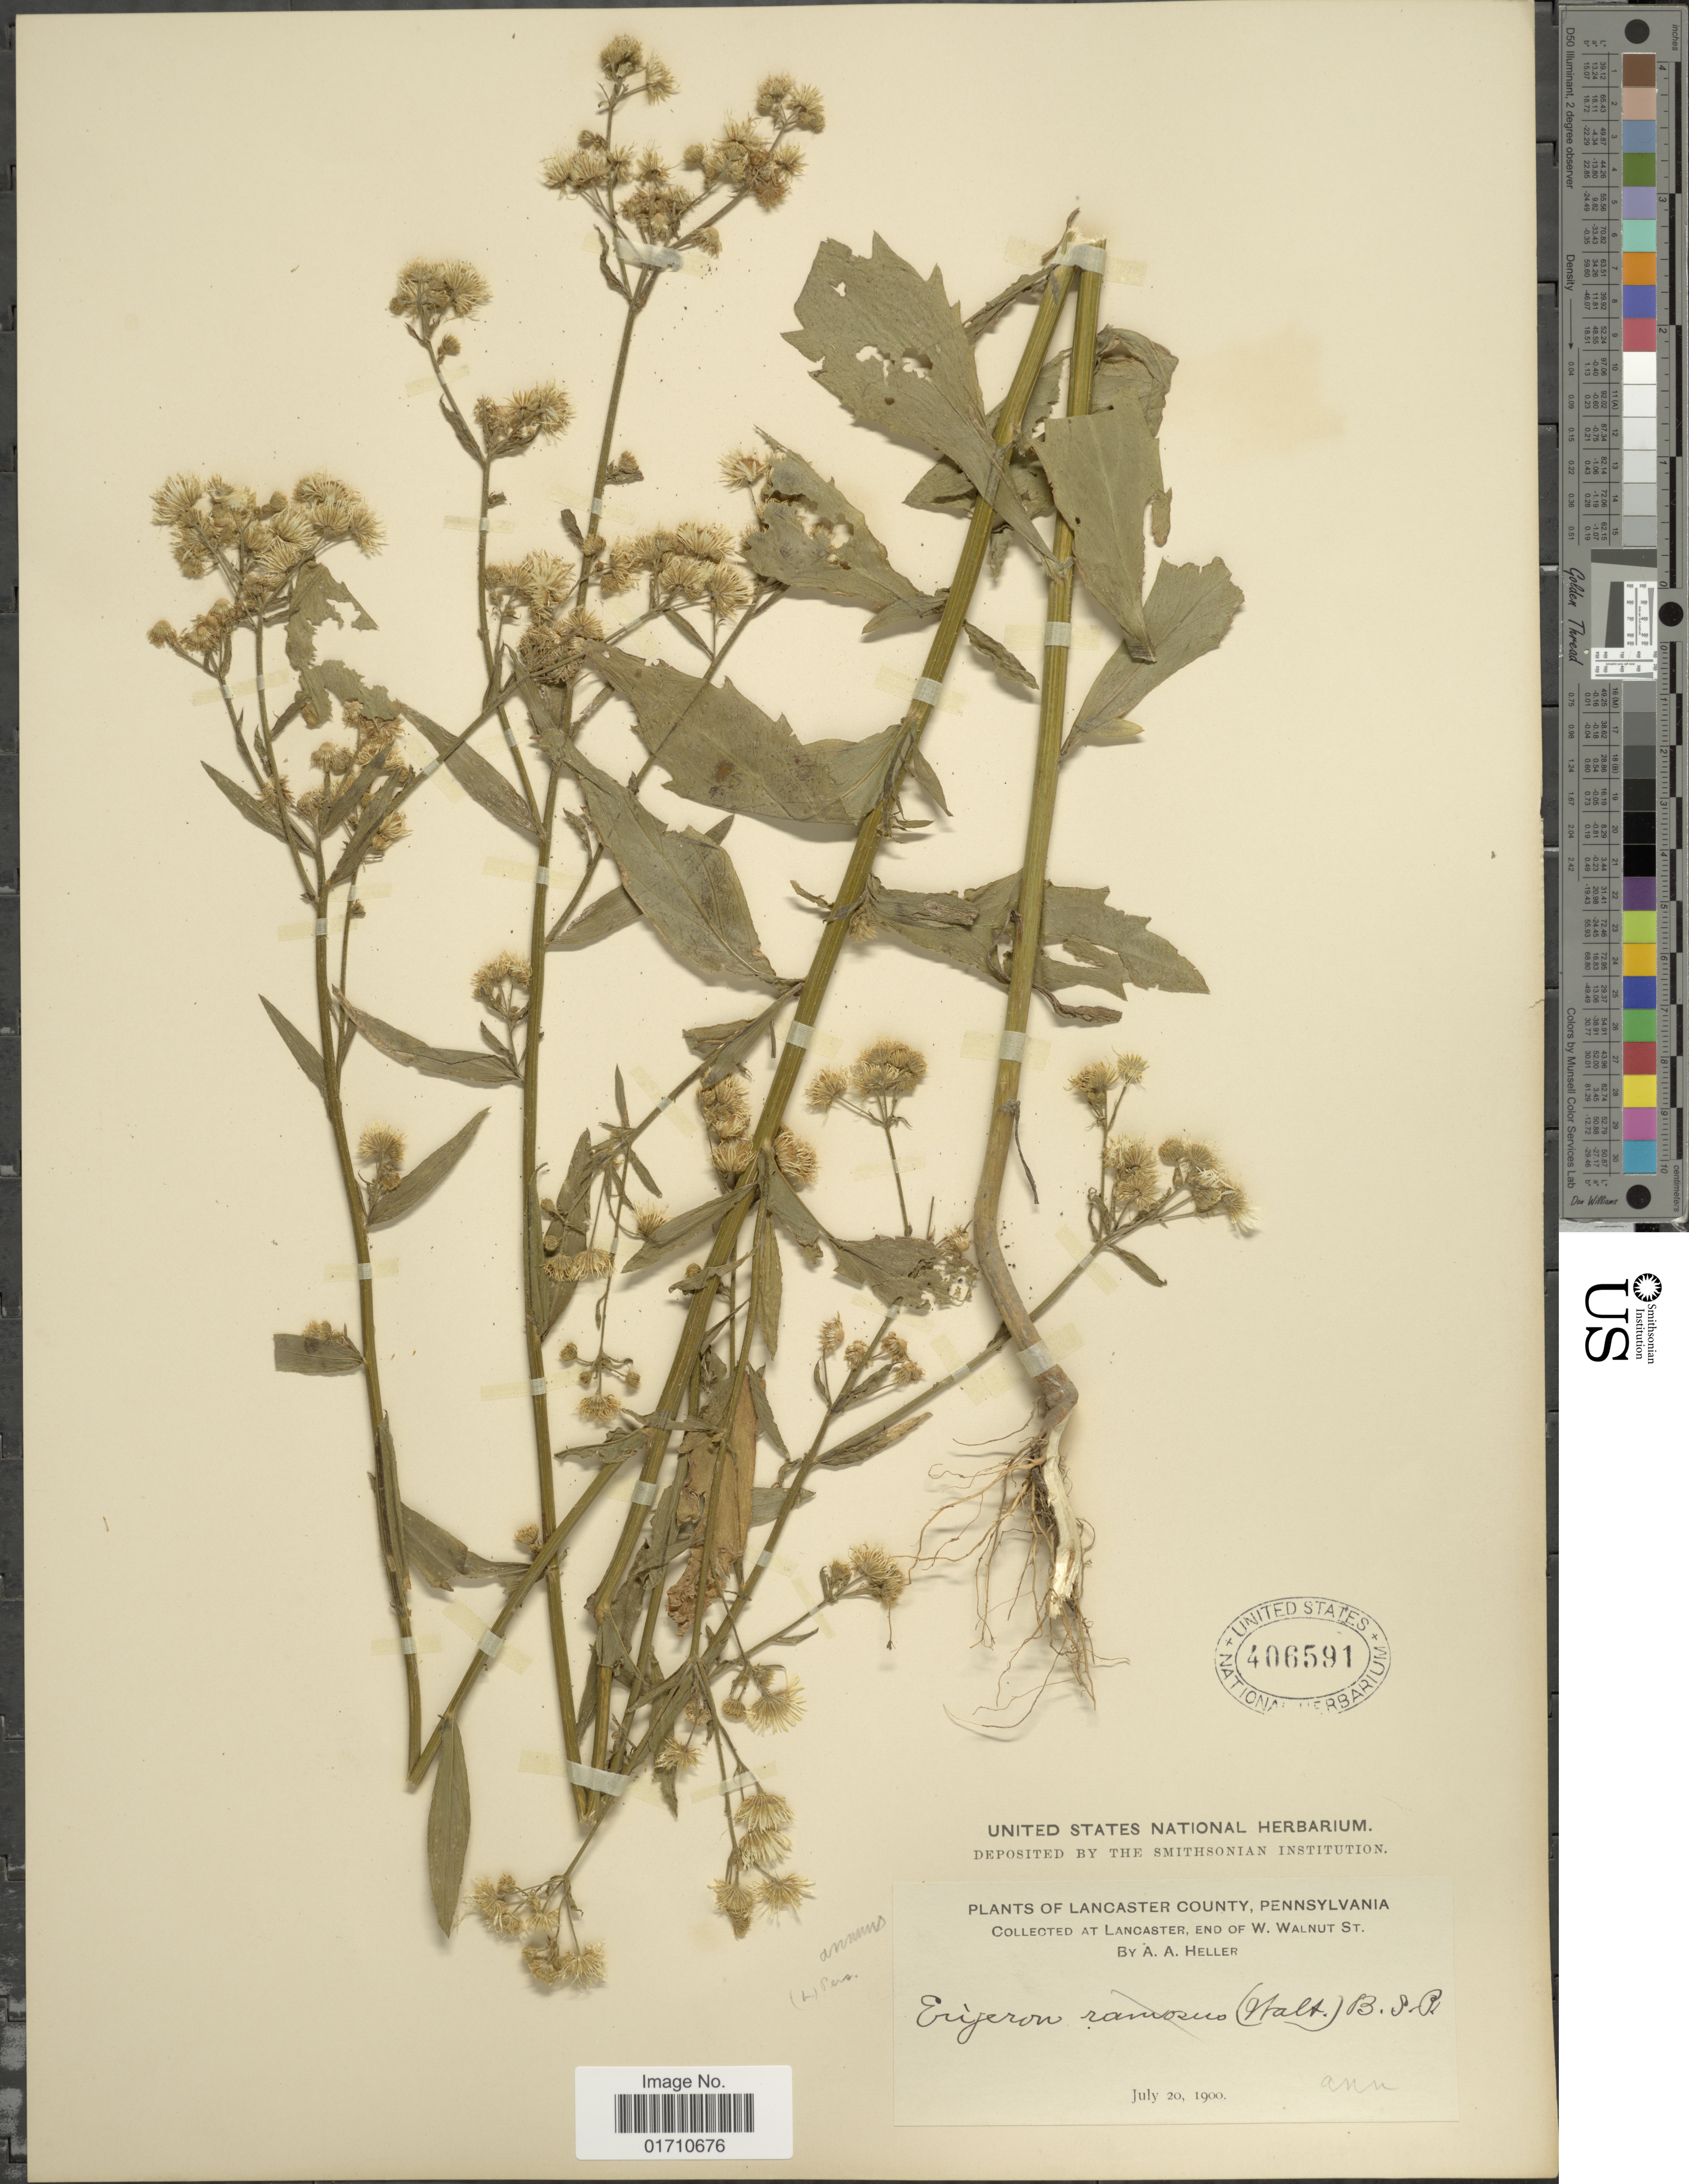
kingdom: Plantae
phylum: Tracheophyta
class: Magnoliopsida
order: Asterales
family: Asteraceae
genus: Erigeron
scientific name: Erigeron annuus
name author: (L.) Pers.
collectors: A. A. Heller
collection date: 1900-07-20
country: United States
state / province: Pennsylvania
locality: Lancaster County, at Lancaster, End of W. Walnut St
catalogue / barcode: US 406591